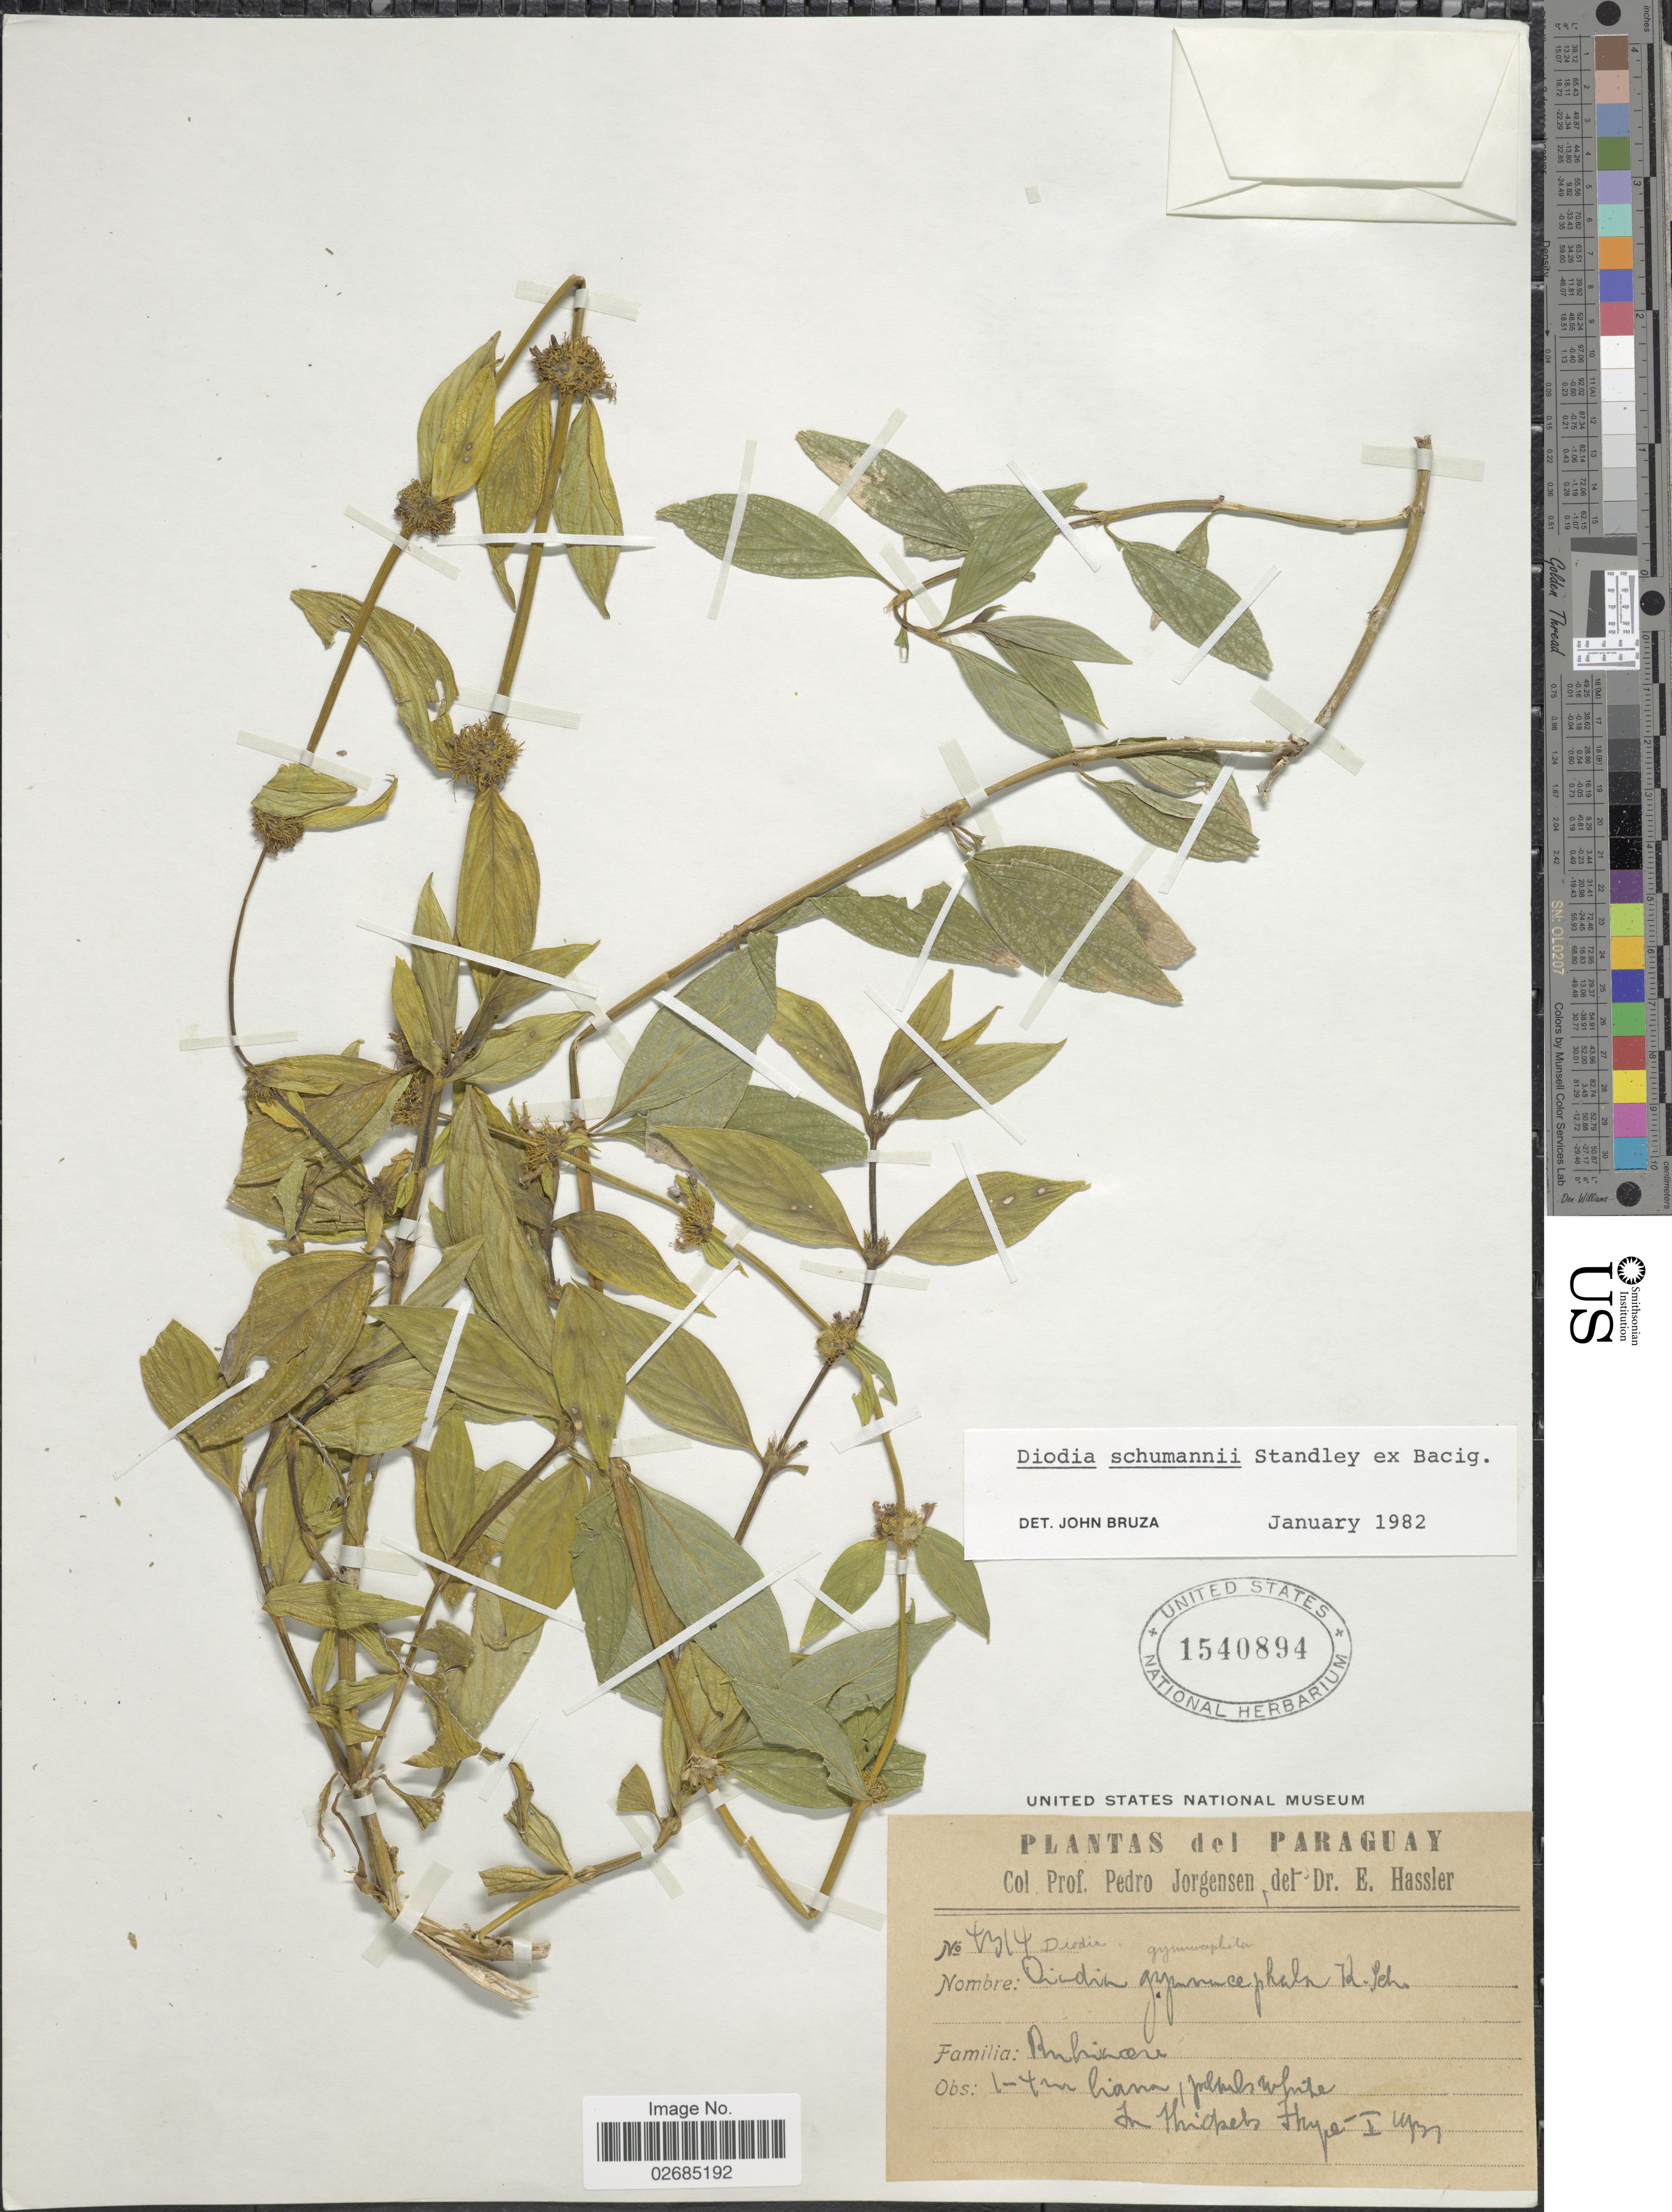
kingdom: Plantae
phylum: Tracheophyta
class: Magnoliopsida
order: Gentianales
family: Rubiaceae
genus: Diodia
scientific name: Diodia schumannii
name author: Standl. ex Bacigalupo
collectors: P. Jörgensen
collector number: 4314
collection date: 1931-01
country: Paraguay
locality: In thickets Itape.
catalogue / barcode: US 1540894